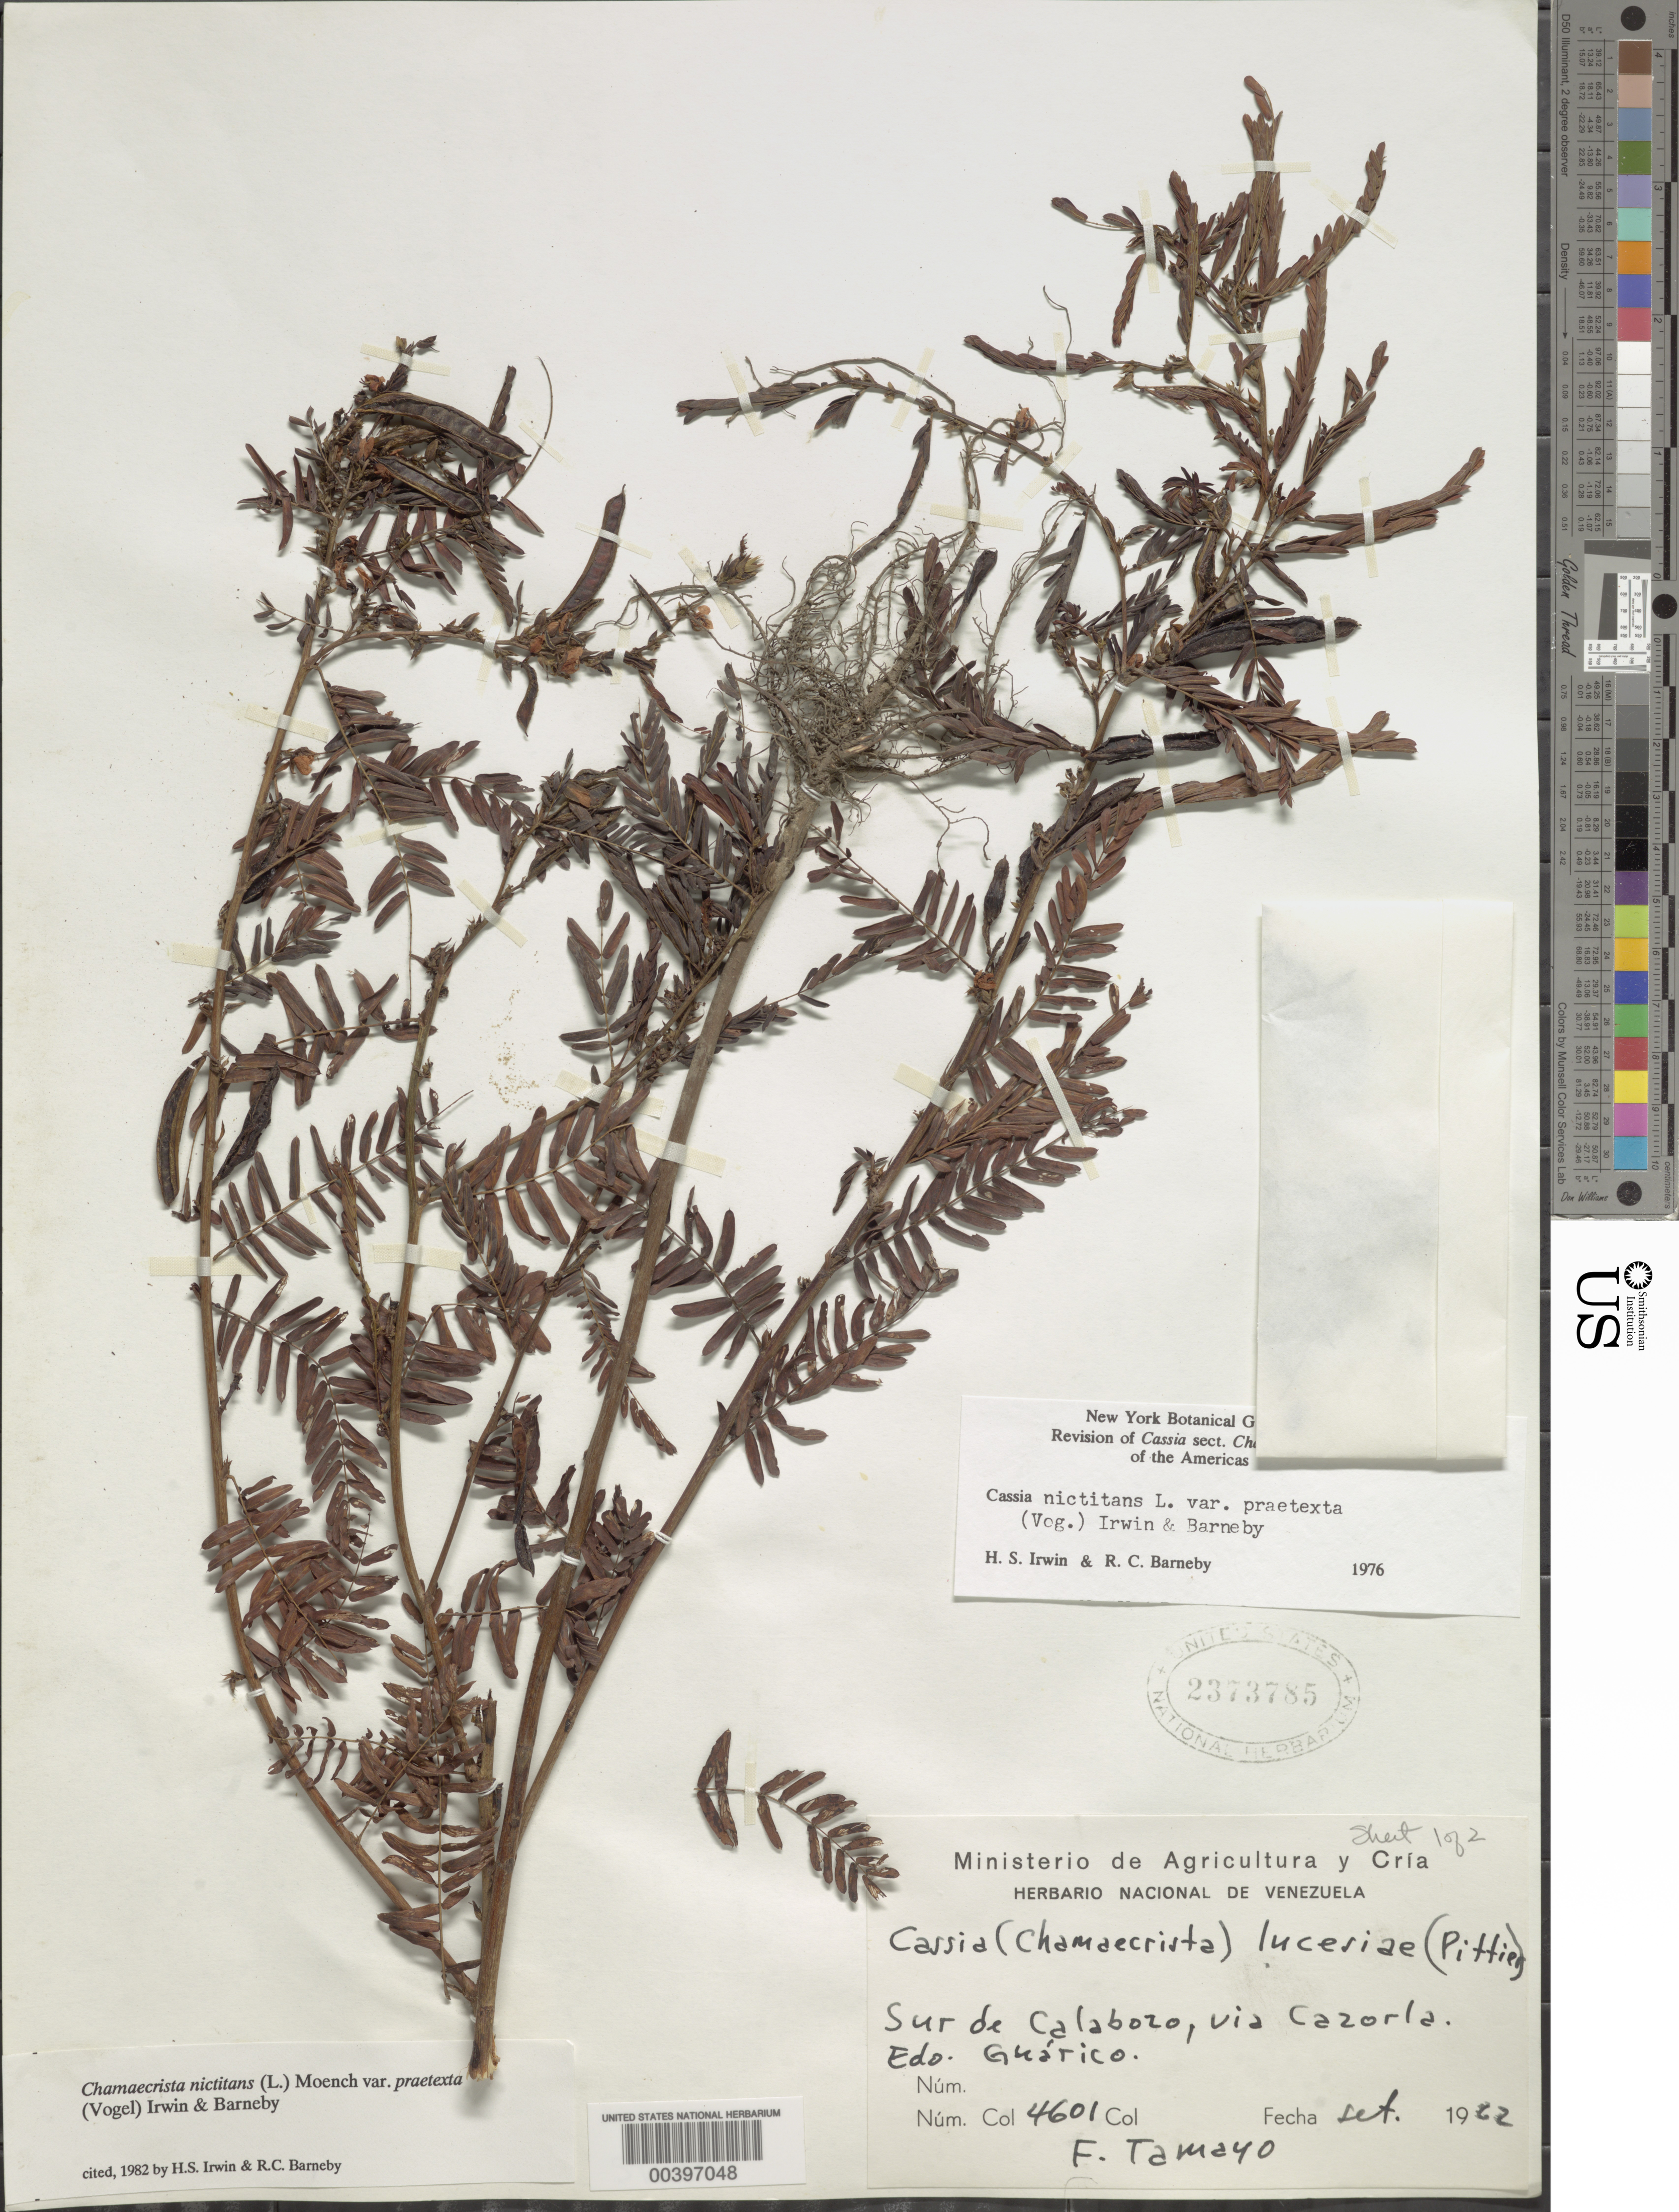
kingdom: Plantae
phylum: Tracheophyta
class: Magnoliopsida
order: Fabales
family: Fabaceae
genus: Chamaecrista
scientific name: Chamaecrista nictitans var. praetexta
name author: (Vogel) H.S. Irwin & Barneby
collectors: F. Tamayo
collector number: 4601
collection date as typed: Sep 1962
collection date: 1962-09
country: Venezuela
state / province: Guárico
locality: Sur de calabozo, via cazorla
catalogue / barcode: US 2373785